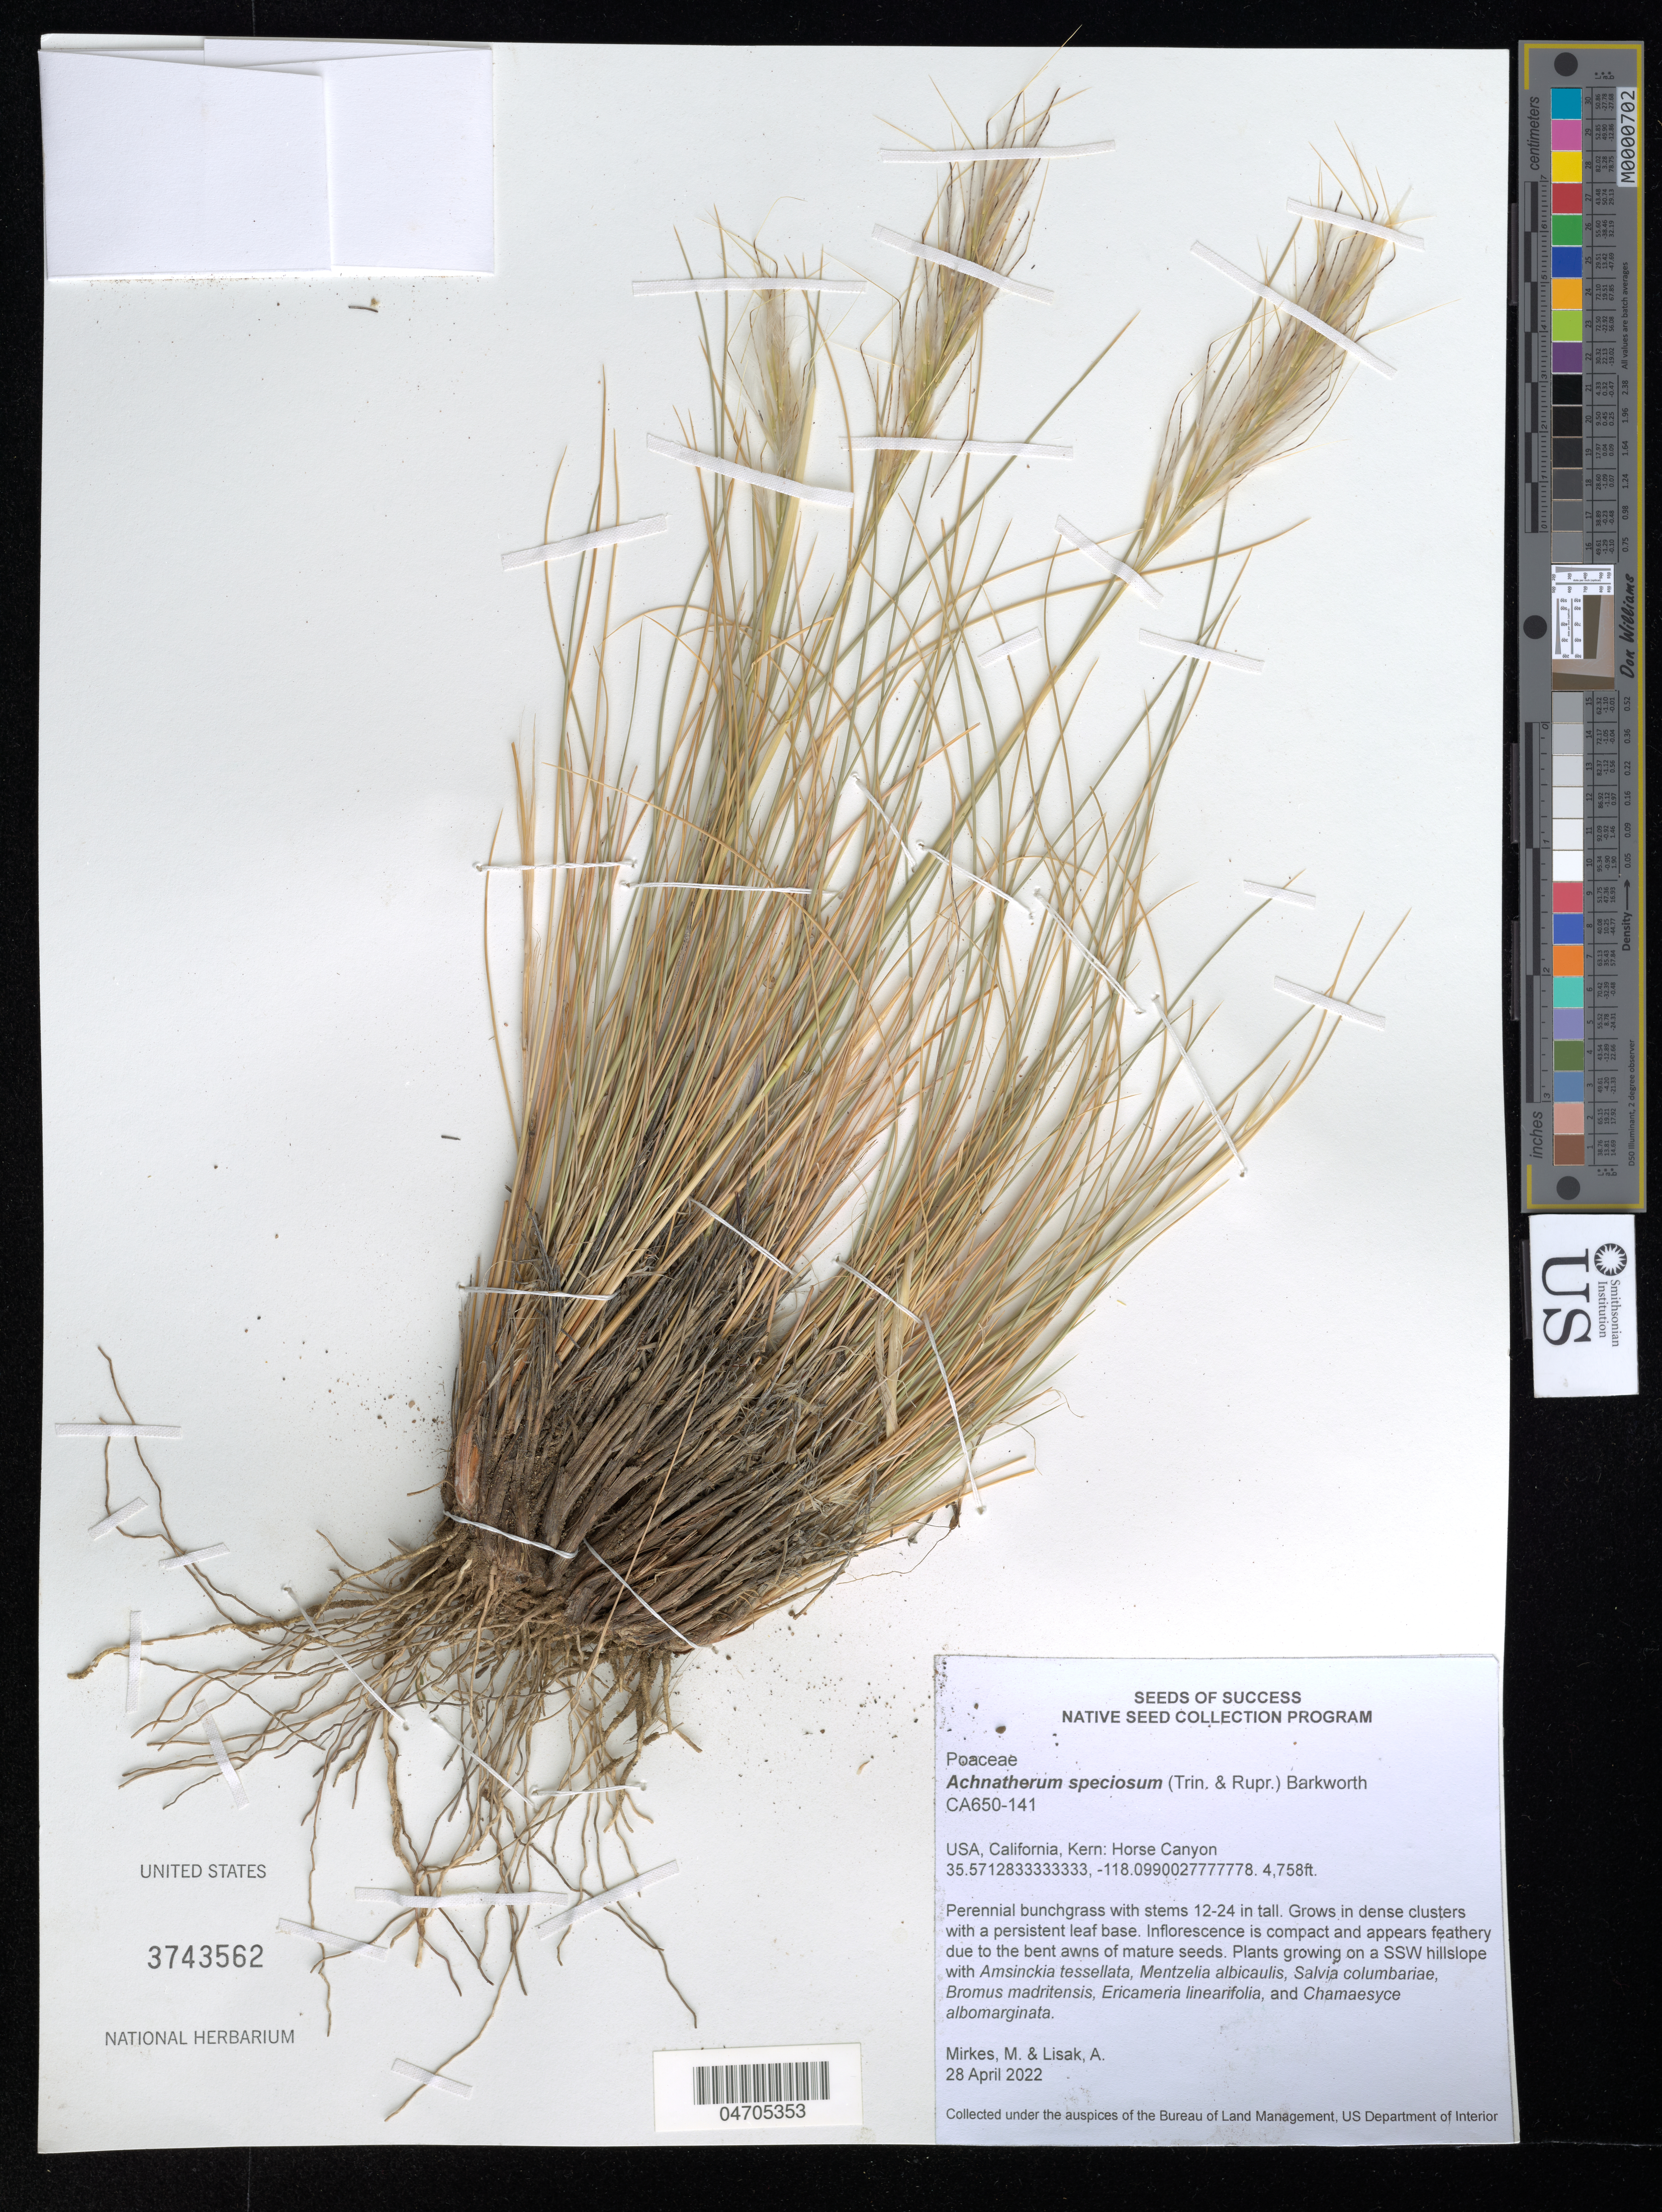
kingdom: Plantae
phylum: Tracheophyta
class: Liliopsida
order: Poales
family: Poaceae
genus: Achnatherum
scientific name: Achnatherum speciosum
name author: (Trin. & Rupr.) Barkworth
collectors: M. Mirkes & A. Lisak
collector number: CA650-141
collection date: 2022-04-28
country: United States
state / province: California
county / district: Kern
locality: Kern: Horse Canyon. On a SSW hillslope.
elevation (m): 1450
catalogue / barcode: US 3743562